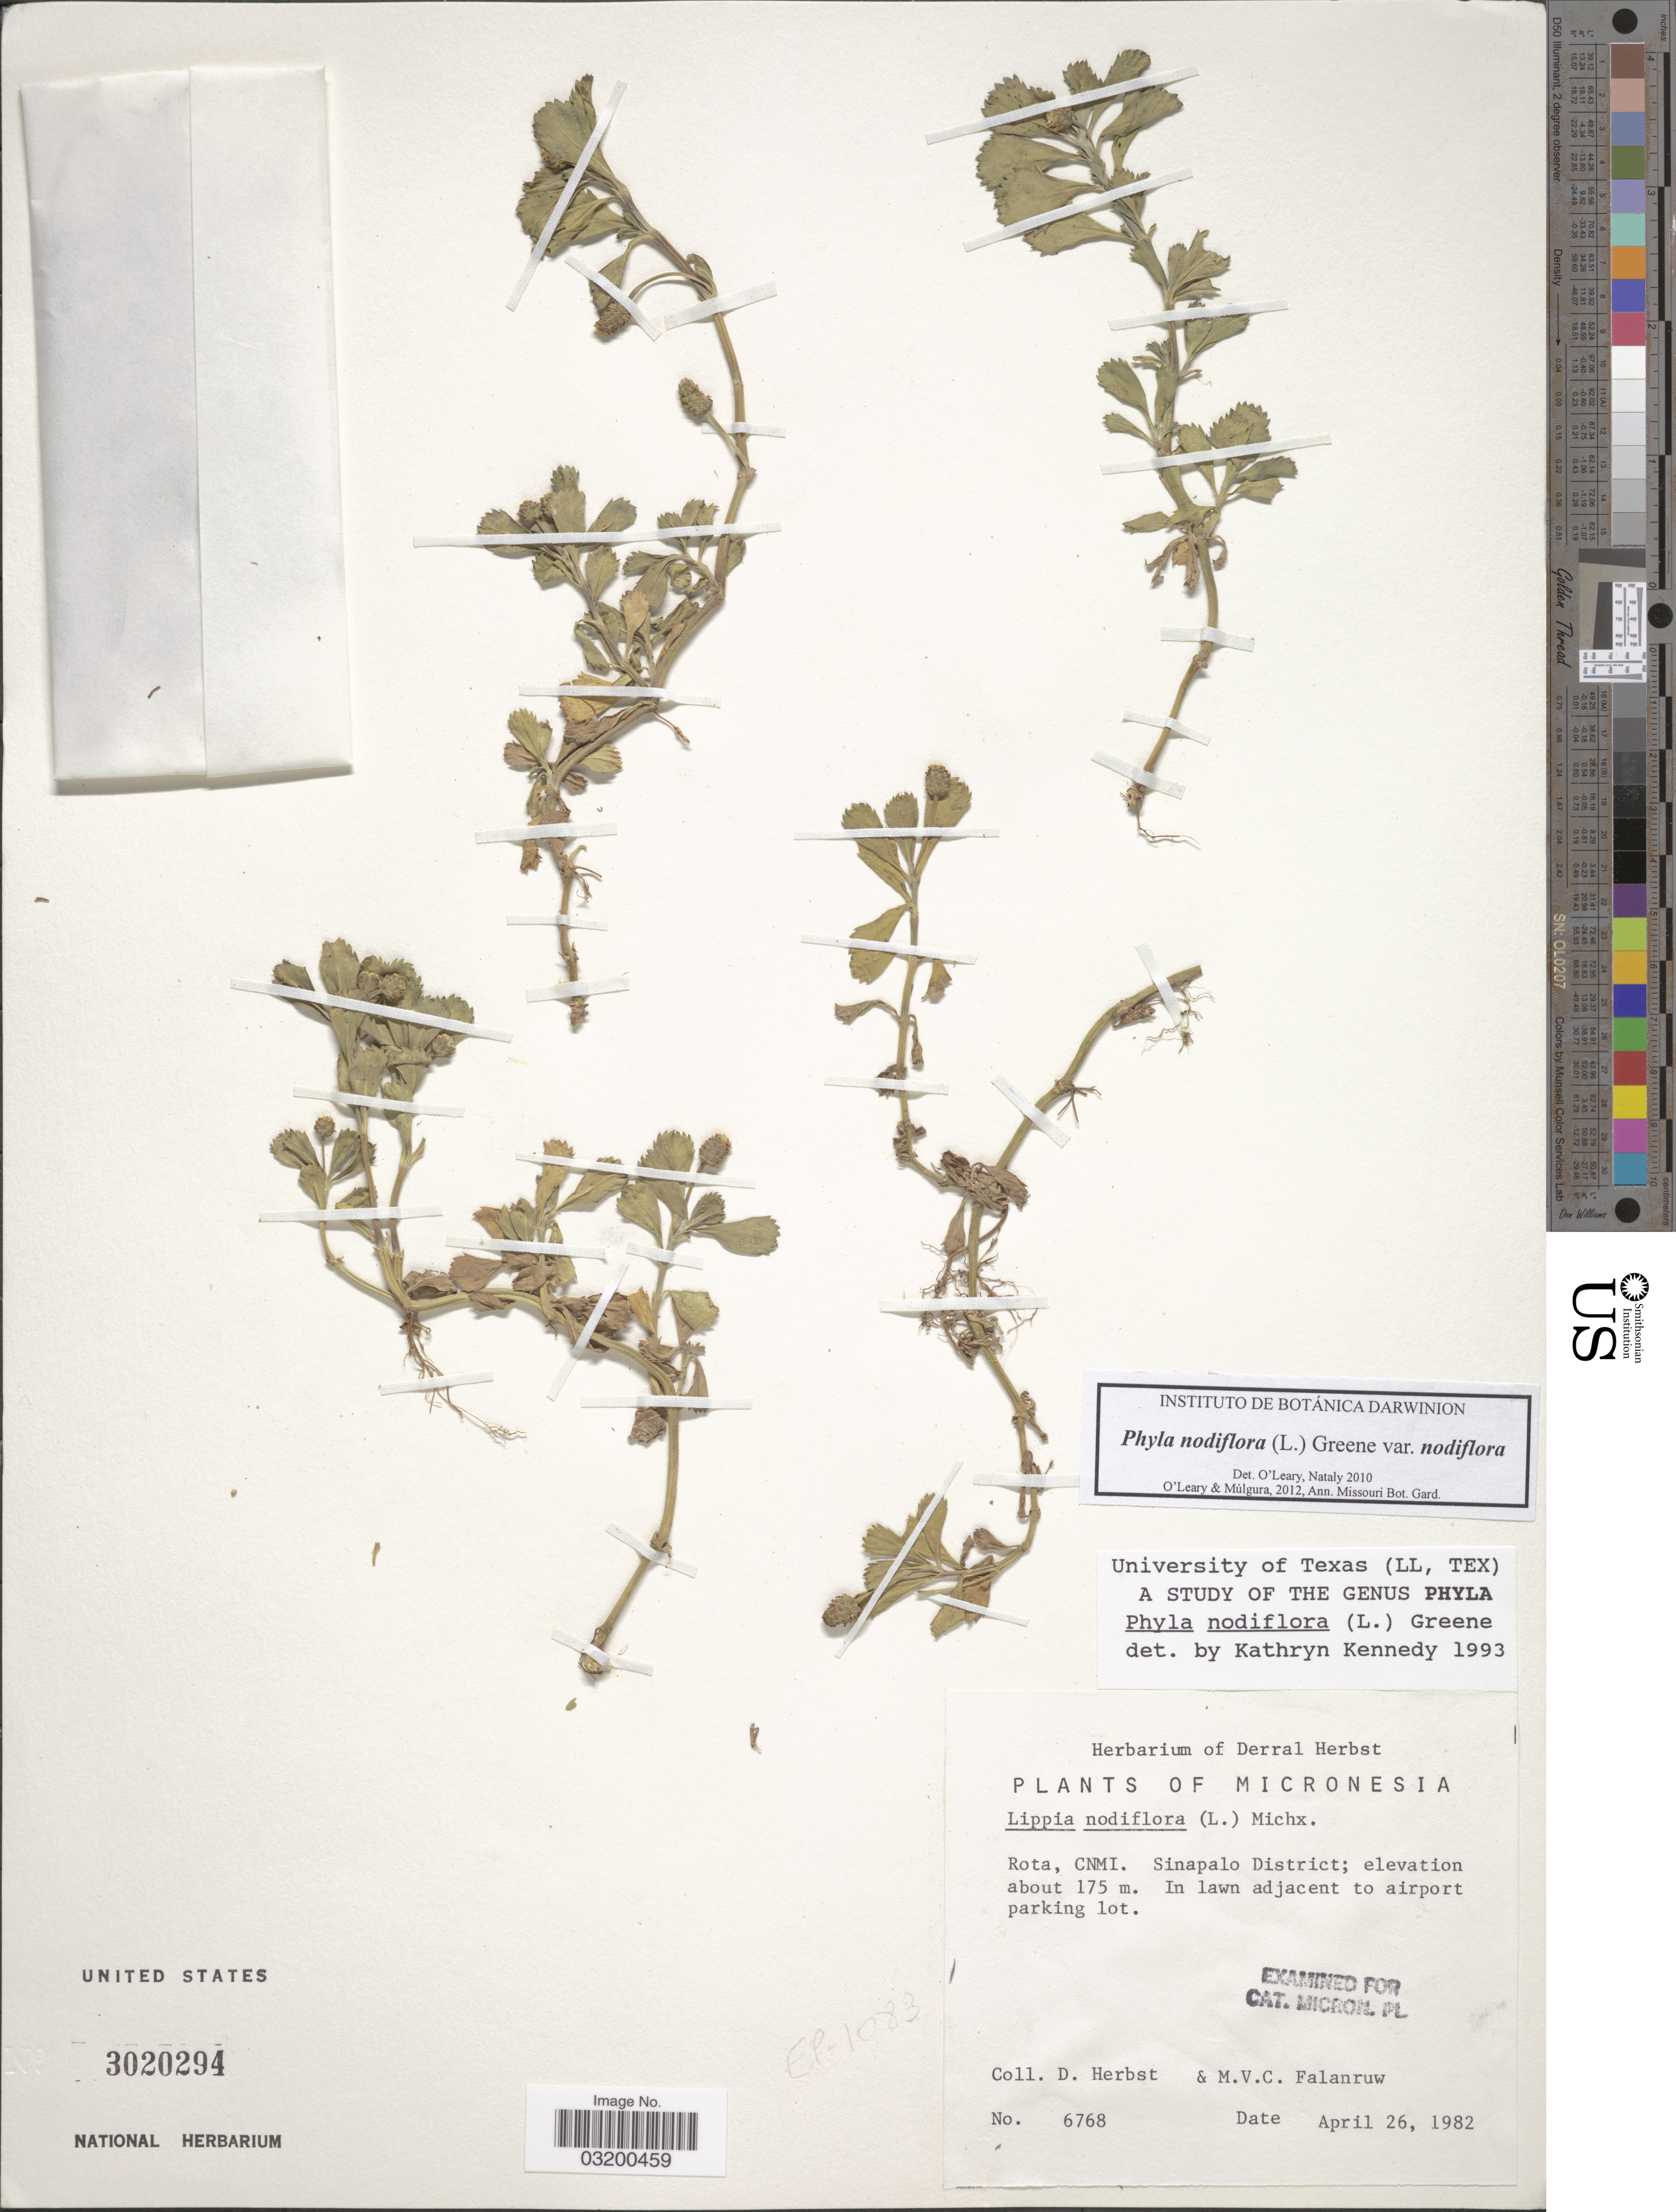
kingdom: Plantae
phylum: Tracheophyta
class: Magnoliopsida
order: Lamiales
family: Verbenaceae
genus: Phyla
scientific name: Phyla nodiflora var. nodiflora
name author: (L.) Greene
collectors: D. R. Herbst & M. V. Falanruw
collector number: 6768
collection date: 1982-04-26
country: Northern Mariana Islands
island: Rota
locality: Micronesia. Rota, CNMI. Sinapalo District. In lawn adjacent to airport parking lot.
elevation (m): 175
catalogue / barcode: US 3020294